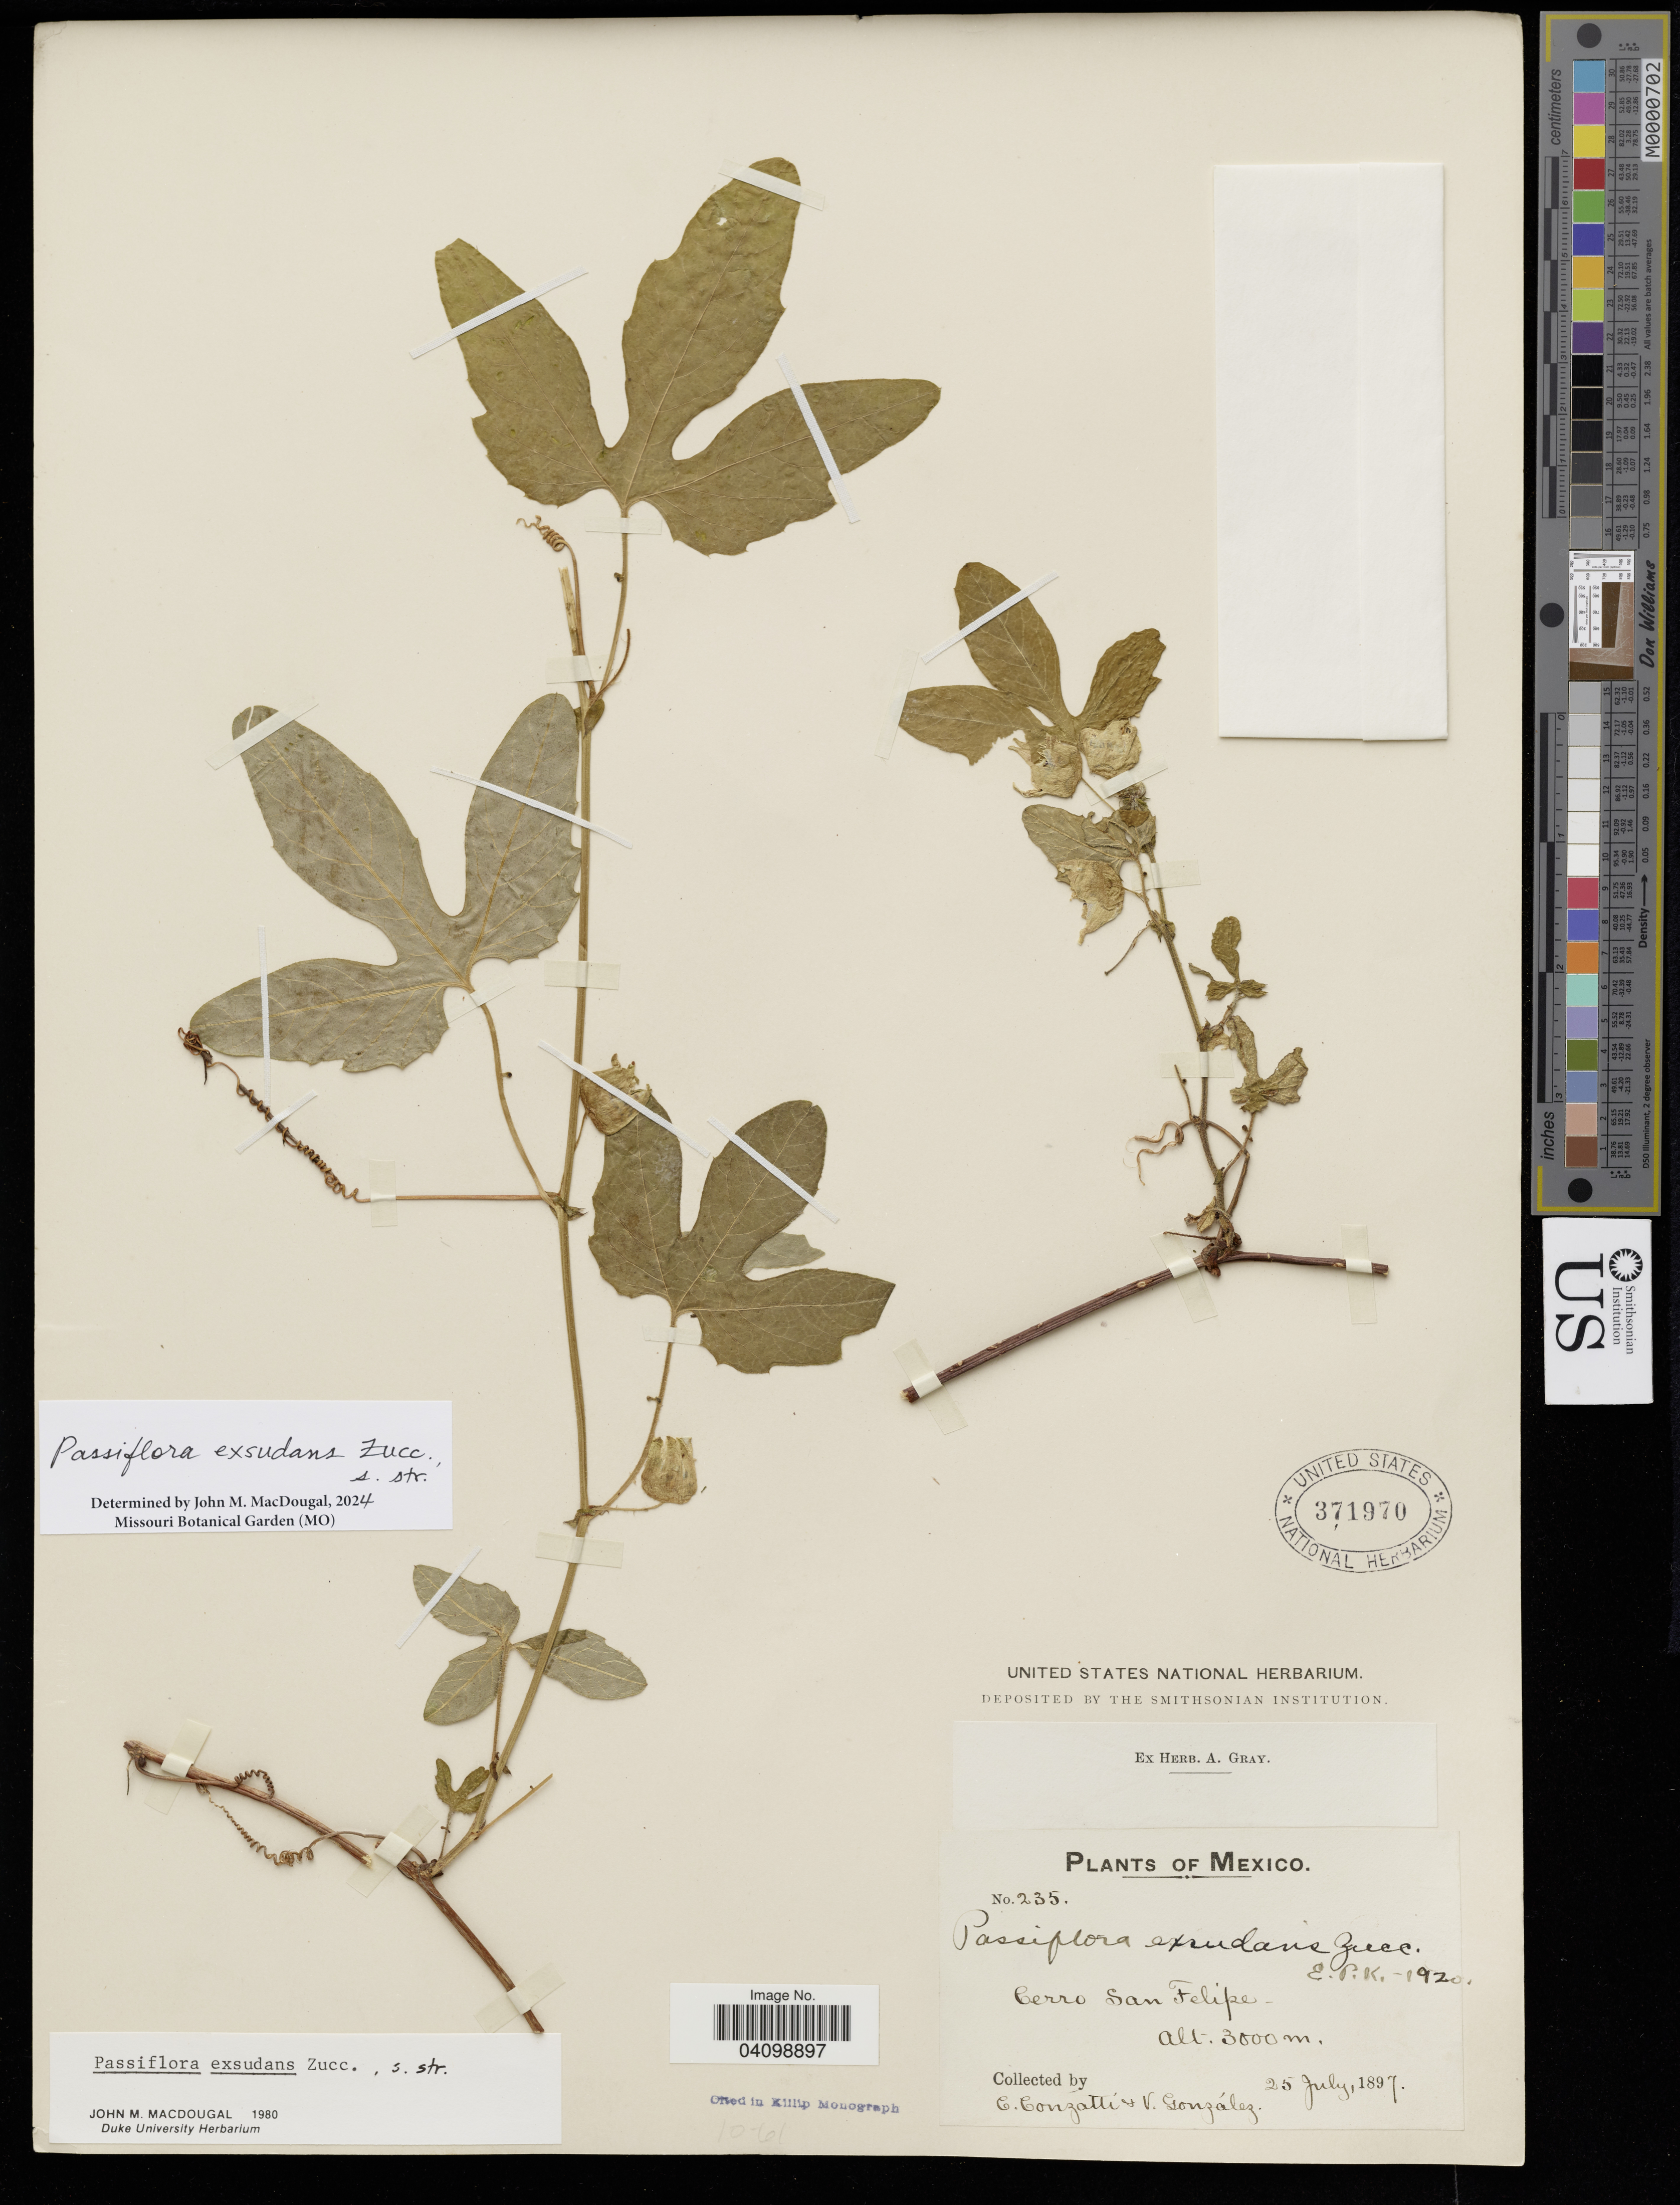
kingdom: Plantae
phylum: Tracheophyta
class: Magnoliopsida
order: Malpighiales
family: Passifloraceae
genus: Passiflora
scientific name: Passiflora exsudans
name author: Zucc.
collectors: C. Conzatti & V. González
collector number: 235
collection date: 1897-07-25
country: Mexico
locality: Cerro San Felipe.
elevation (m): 3000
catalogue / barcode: US 371970